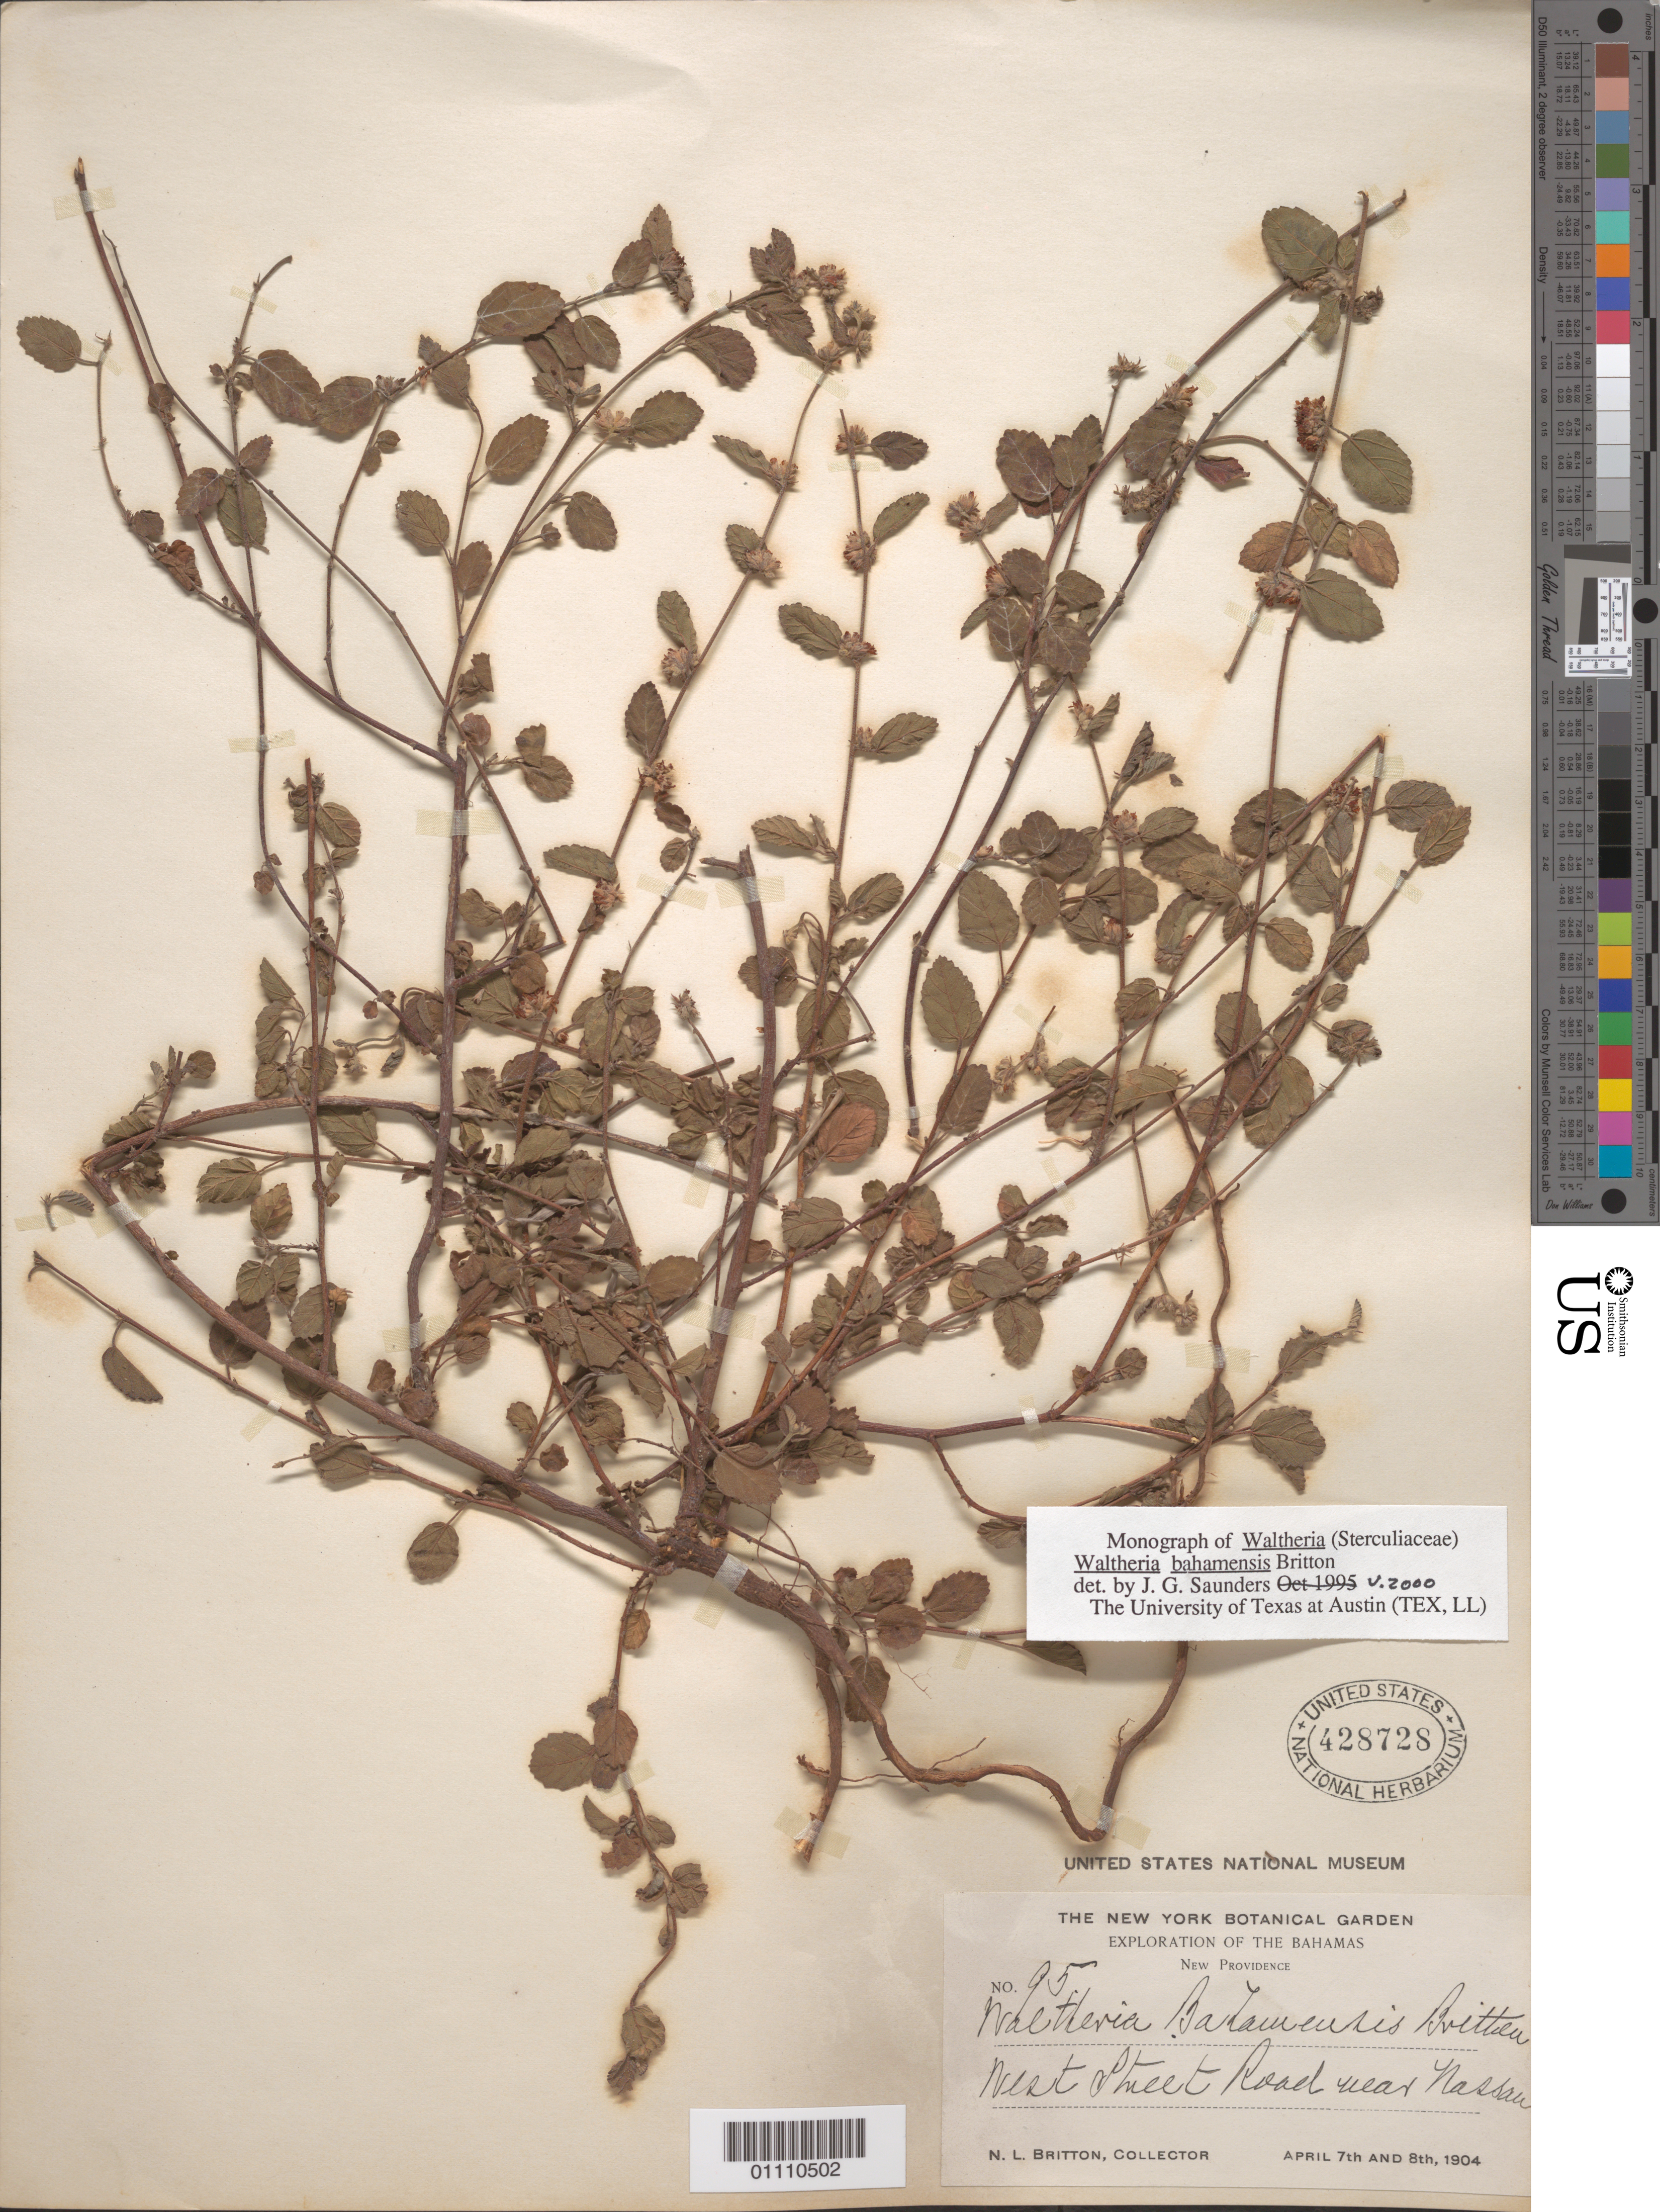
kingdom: Plantae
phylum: Tracheophyta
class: Magnoliopsida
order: Malvales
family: Malvaceae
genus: Waltheria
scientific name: Waltheria bahamensis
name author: Britton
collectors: N. Britton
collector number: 95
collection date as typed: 07 Apr 1904 and 08 Apr 1904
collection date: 1904-04-07,1904-04-08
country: Bahamas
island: New Providence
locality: Nest Street Road near Nassau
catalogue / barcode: US 428728